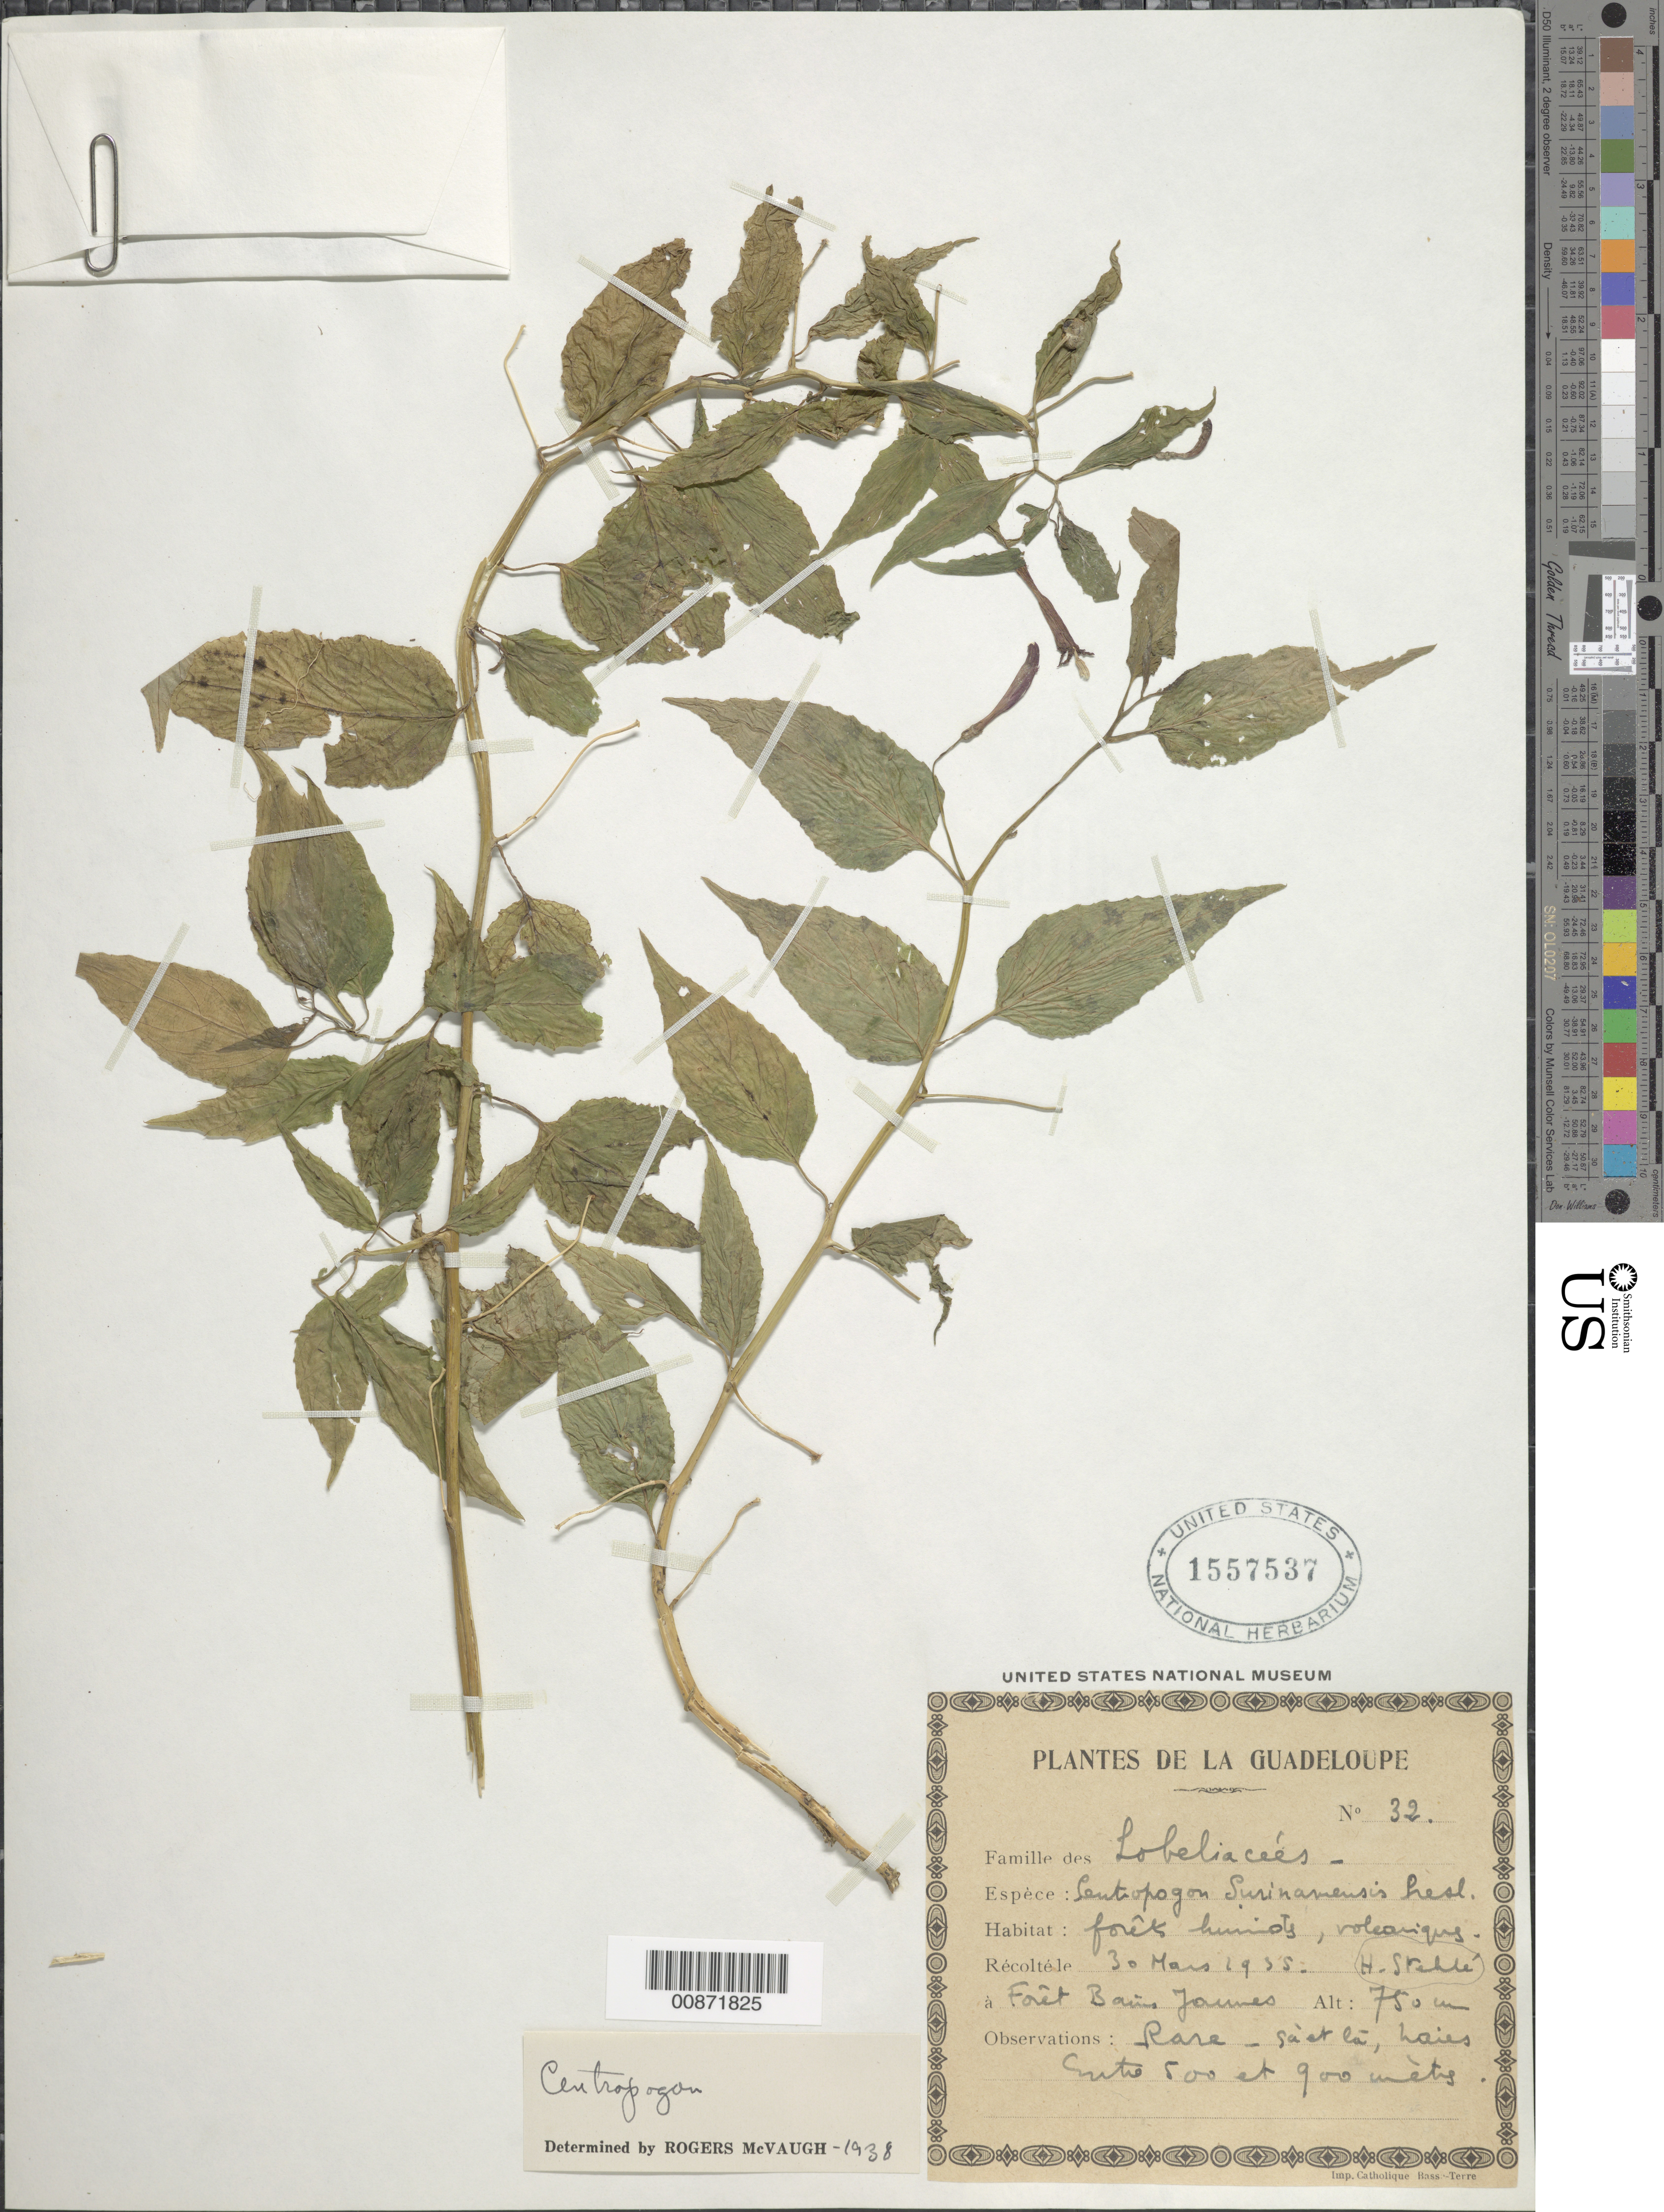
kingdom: Plantae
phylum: Tracheophyta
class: Magnoliopsida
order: Asterales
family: Campanulaceae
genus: Centropogon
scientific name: Centropogon berteroanus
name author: (Spreng.) DC.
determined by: McVaugh, R.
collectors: H. Stehlé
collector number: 32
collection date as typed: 30 Mar 1935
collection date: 1935-03-30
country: Guadeloupe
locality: Forêt Bains Jaunes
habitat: Forêt humids, volcaniques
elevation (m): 750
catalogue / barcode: US 1557537